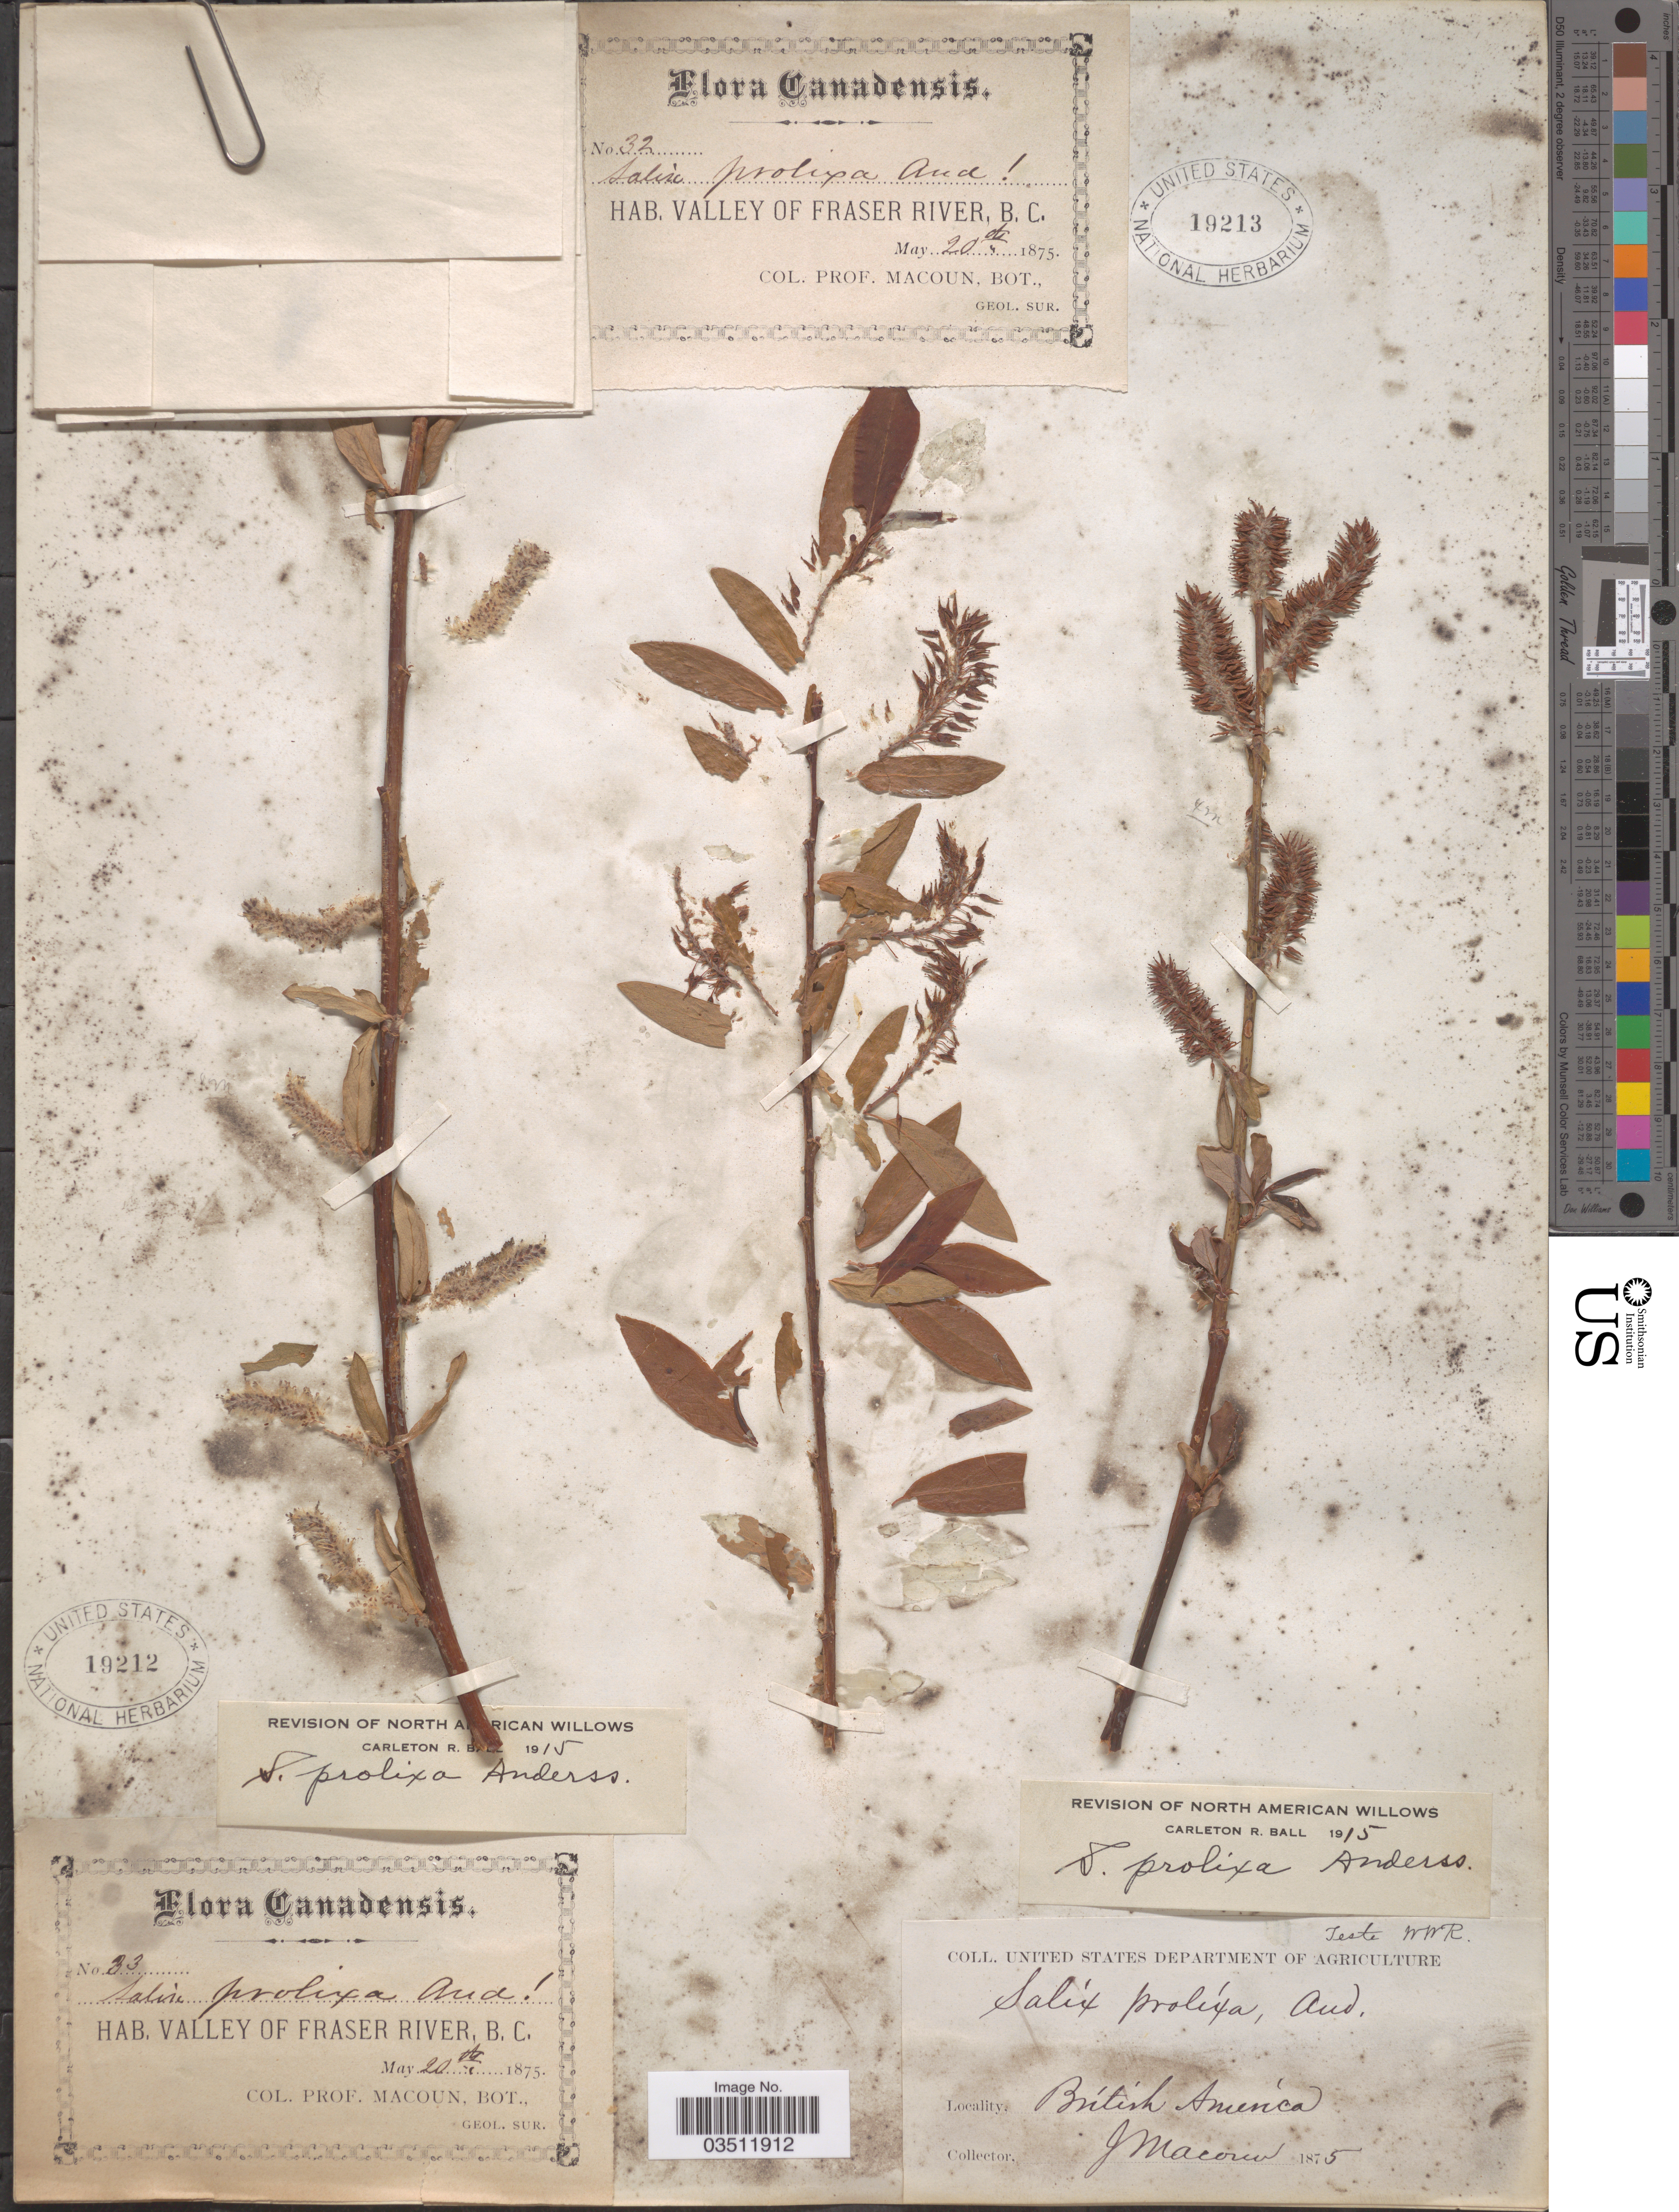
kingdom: Plantae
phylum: Tracheophyta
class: Magnoliopsida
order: Malpighiales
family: Salicaceae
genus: Salix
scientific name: Salix mackenziana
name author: (Hook.) Barratt ex Hook.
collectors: J. Macoun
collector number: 32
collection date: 1875-05-20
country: Canada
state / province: British Columbia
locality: Valley of Fraser River.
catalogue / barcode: US 19213-2